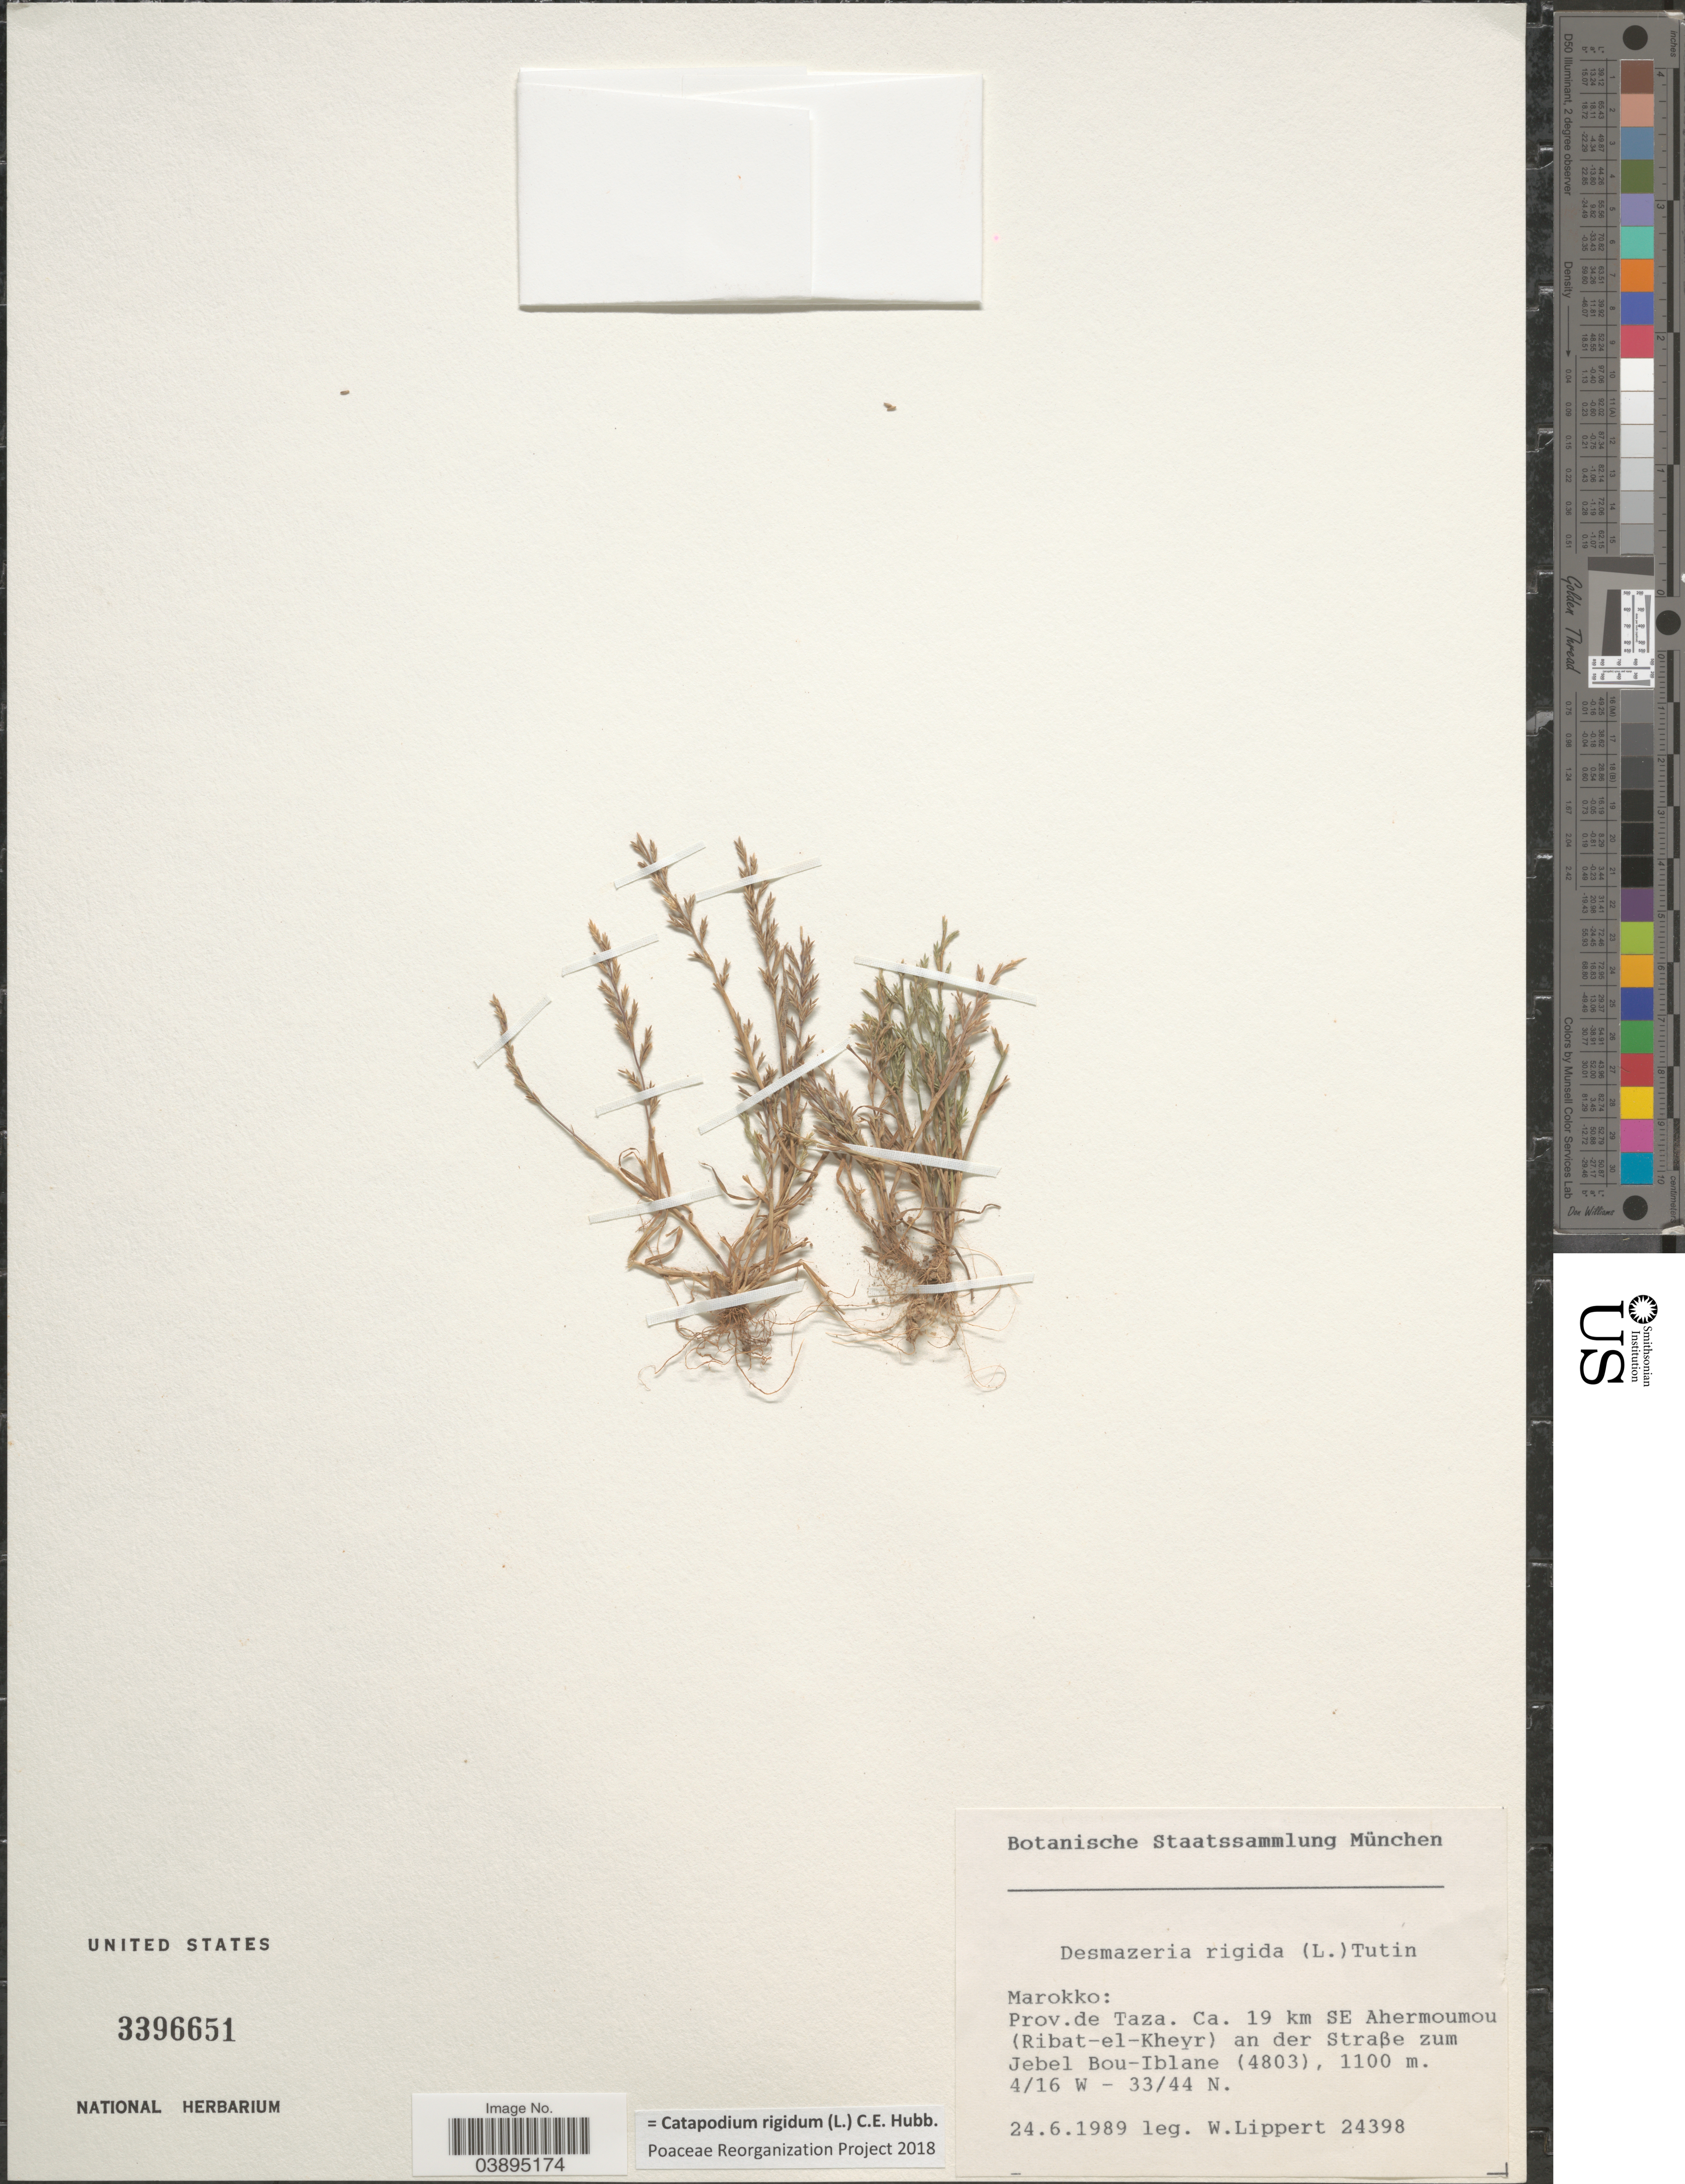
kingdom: Plantae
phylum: Tracheophyta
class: Liliopsida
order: Poales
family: Poaceae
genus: Catapodium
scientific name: Catapodium rigidum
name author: (L.) C.E. Hubb.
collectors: W. Lippert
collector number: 24398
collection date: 1989-06-24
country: Morocco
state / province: Taza-Al Hoceima-Taounate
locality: Prov. de Taza. Ca. 19 km SE Ahermoumou (Ribat-el-Kheyr) an der Straße zum Jebel Bou-Iblane (4803).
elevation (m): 1100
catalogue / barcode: US 3396651